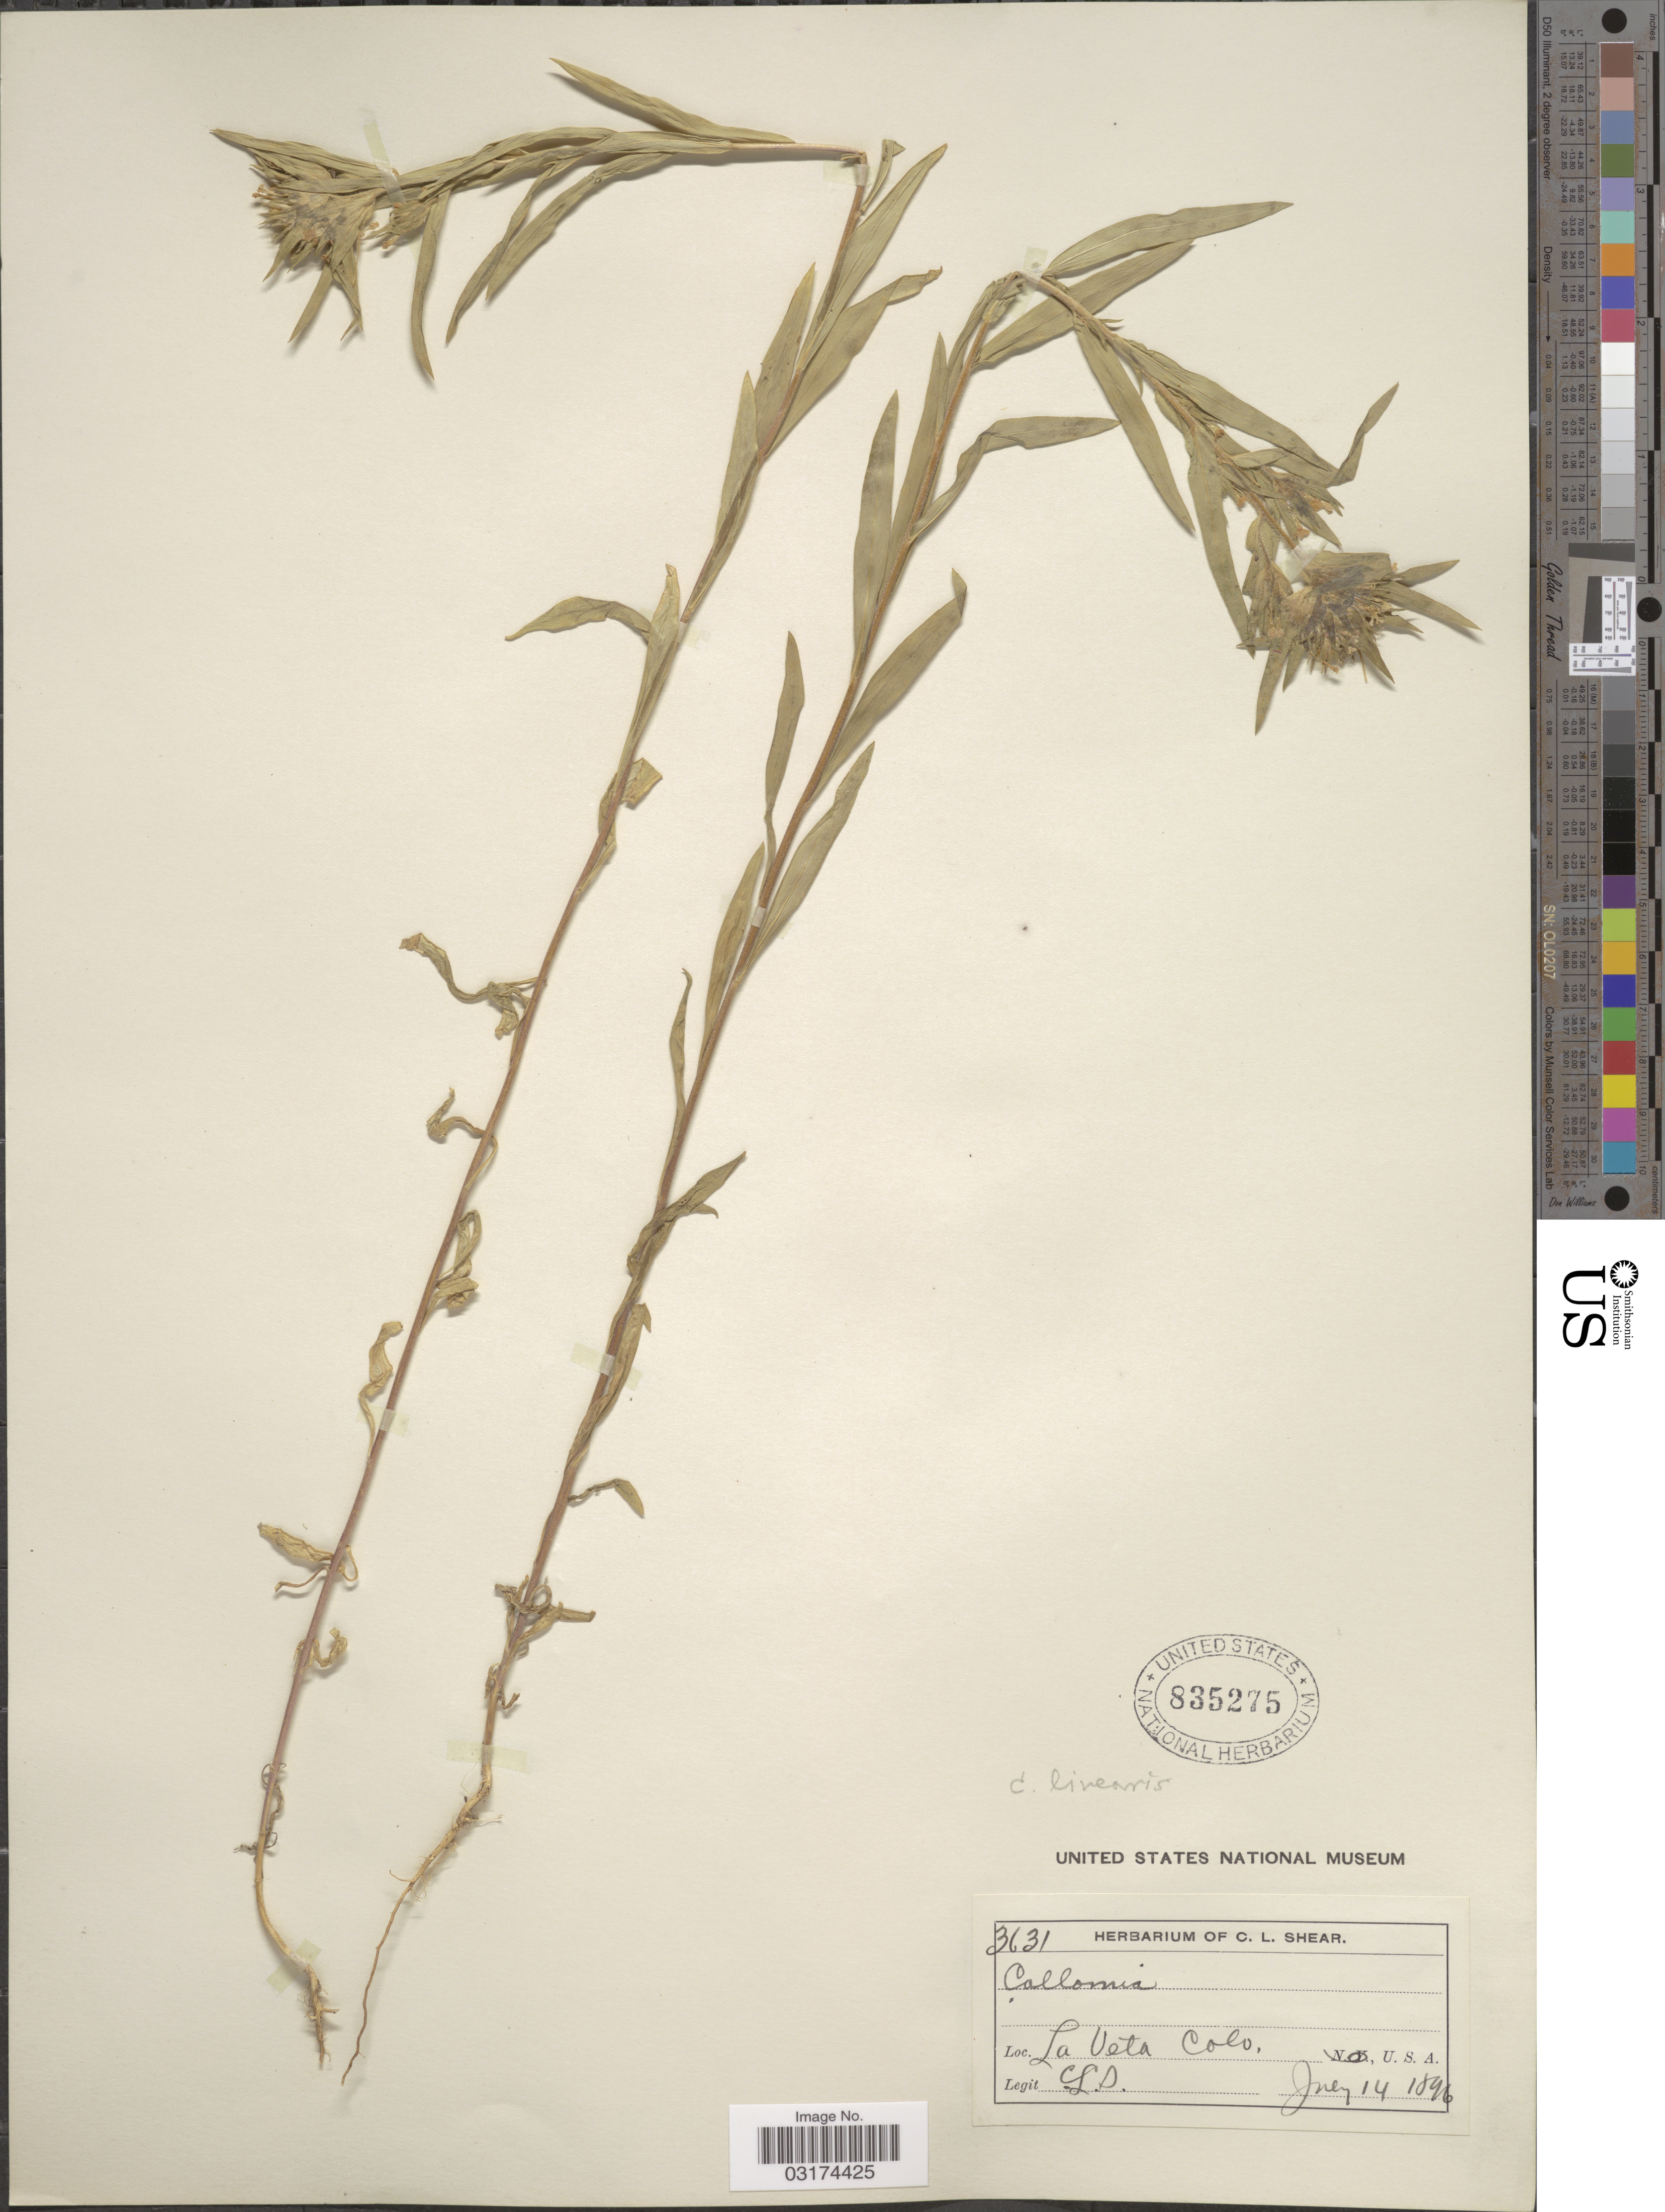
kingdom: Plantae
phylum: Tracheophyta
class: Magnoliopsida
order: Ericales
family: Polemoniaceae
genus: Collomia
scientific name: Collomia linearis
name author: Nutt.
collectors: C. L. Shear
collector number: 3631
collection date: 1896-07-14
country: United States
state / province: Colorado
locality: La Veta.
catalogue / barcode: US 835275